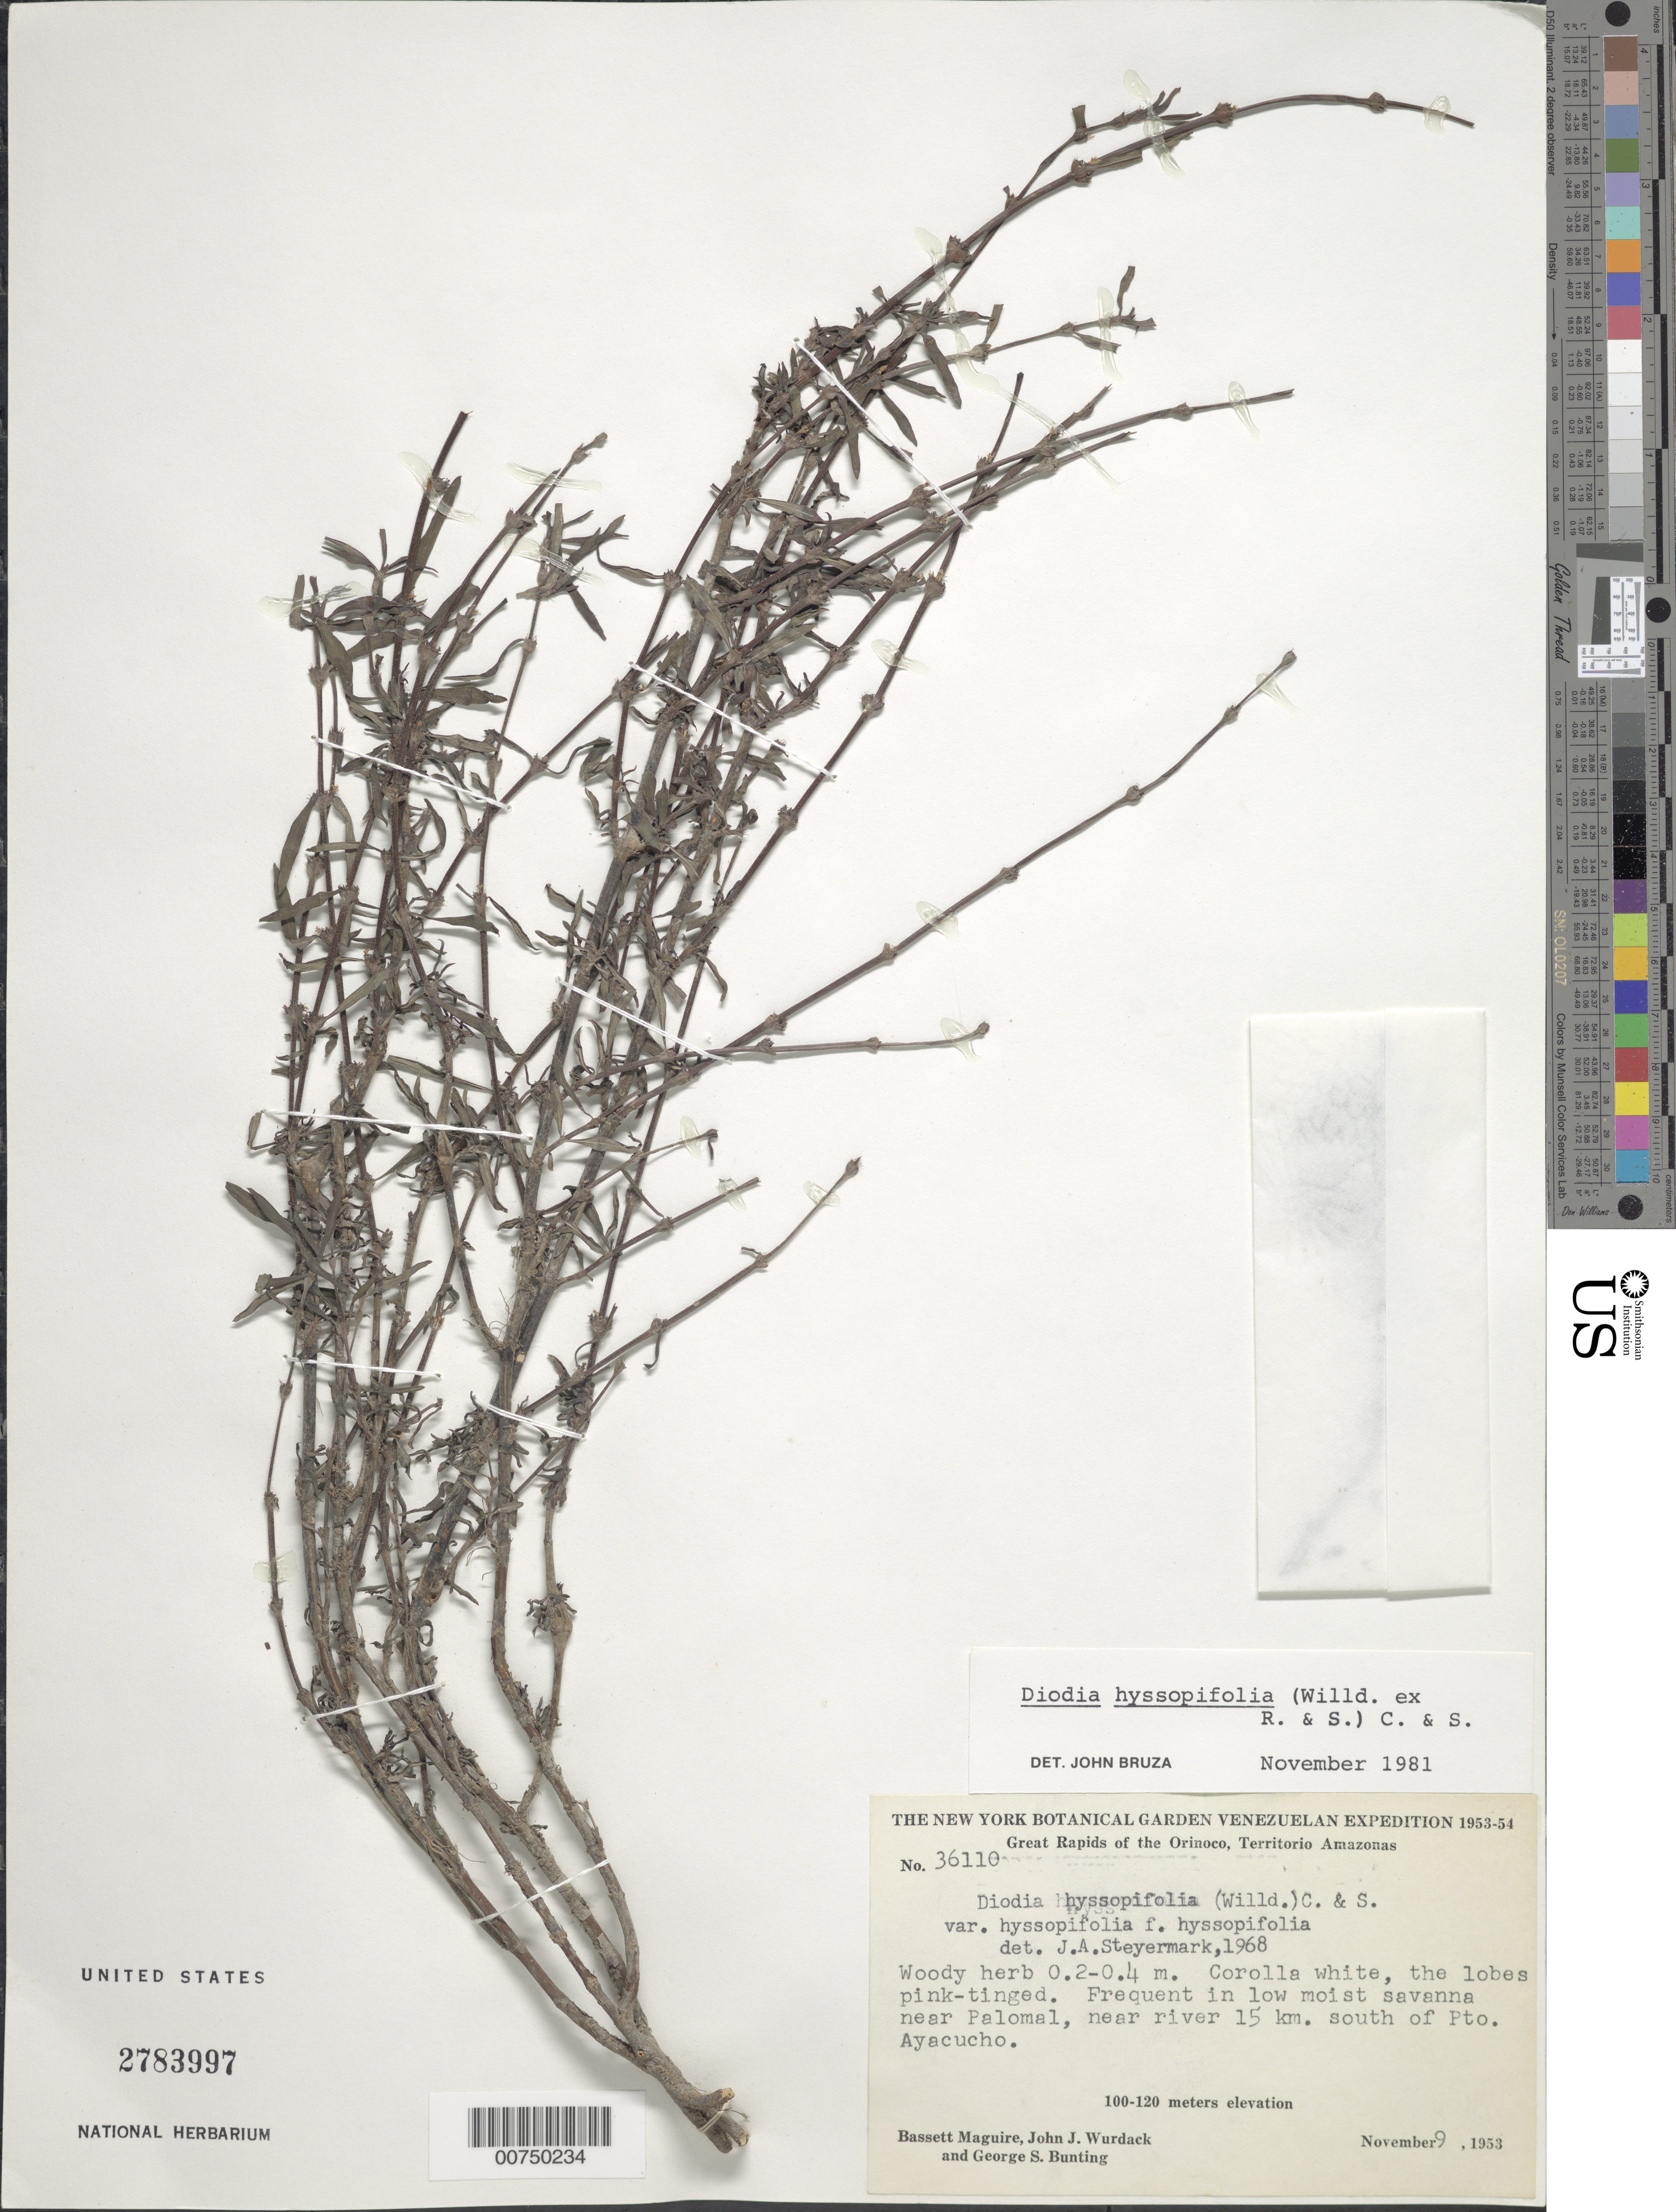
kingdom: Plantae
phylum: Tracheophyta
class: Magnoliopsida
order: Gentianales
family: Rubiaceae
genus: Diodia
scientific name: Diodia hyssopifolia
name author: (Willd. ex Roem. & Schult.) Cham. & Schltdl.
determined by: Bruza, J.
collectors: B. Maguire, J. J. Wurdack & G. S. Bunting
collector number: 36110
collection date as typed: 9-Nov-53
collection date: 1953-11-09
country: Venezuela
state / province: Amazonas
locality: Palomal, 15 km south of Puerto Ayacucho, Orinoco River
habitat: Low moist savanna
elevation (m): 100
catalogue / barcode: US 2783997